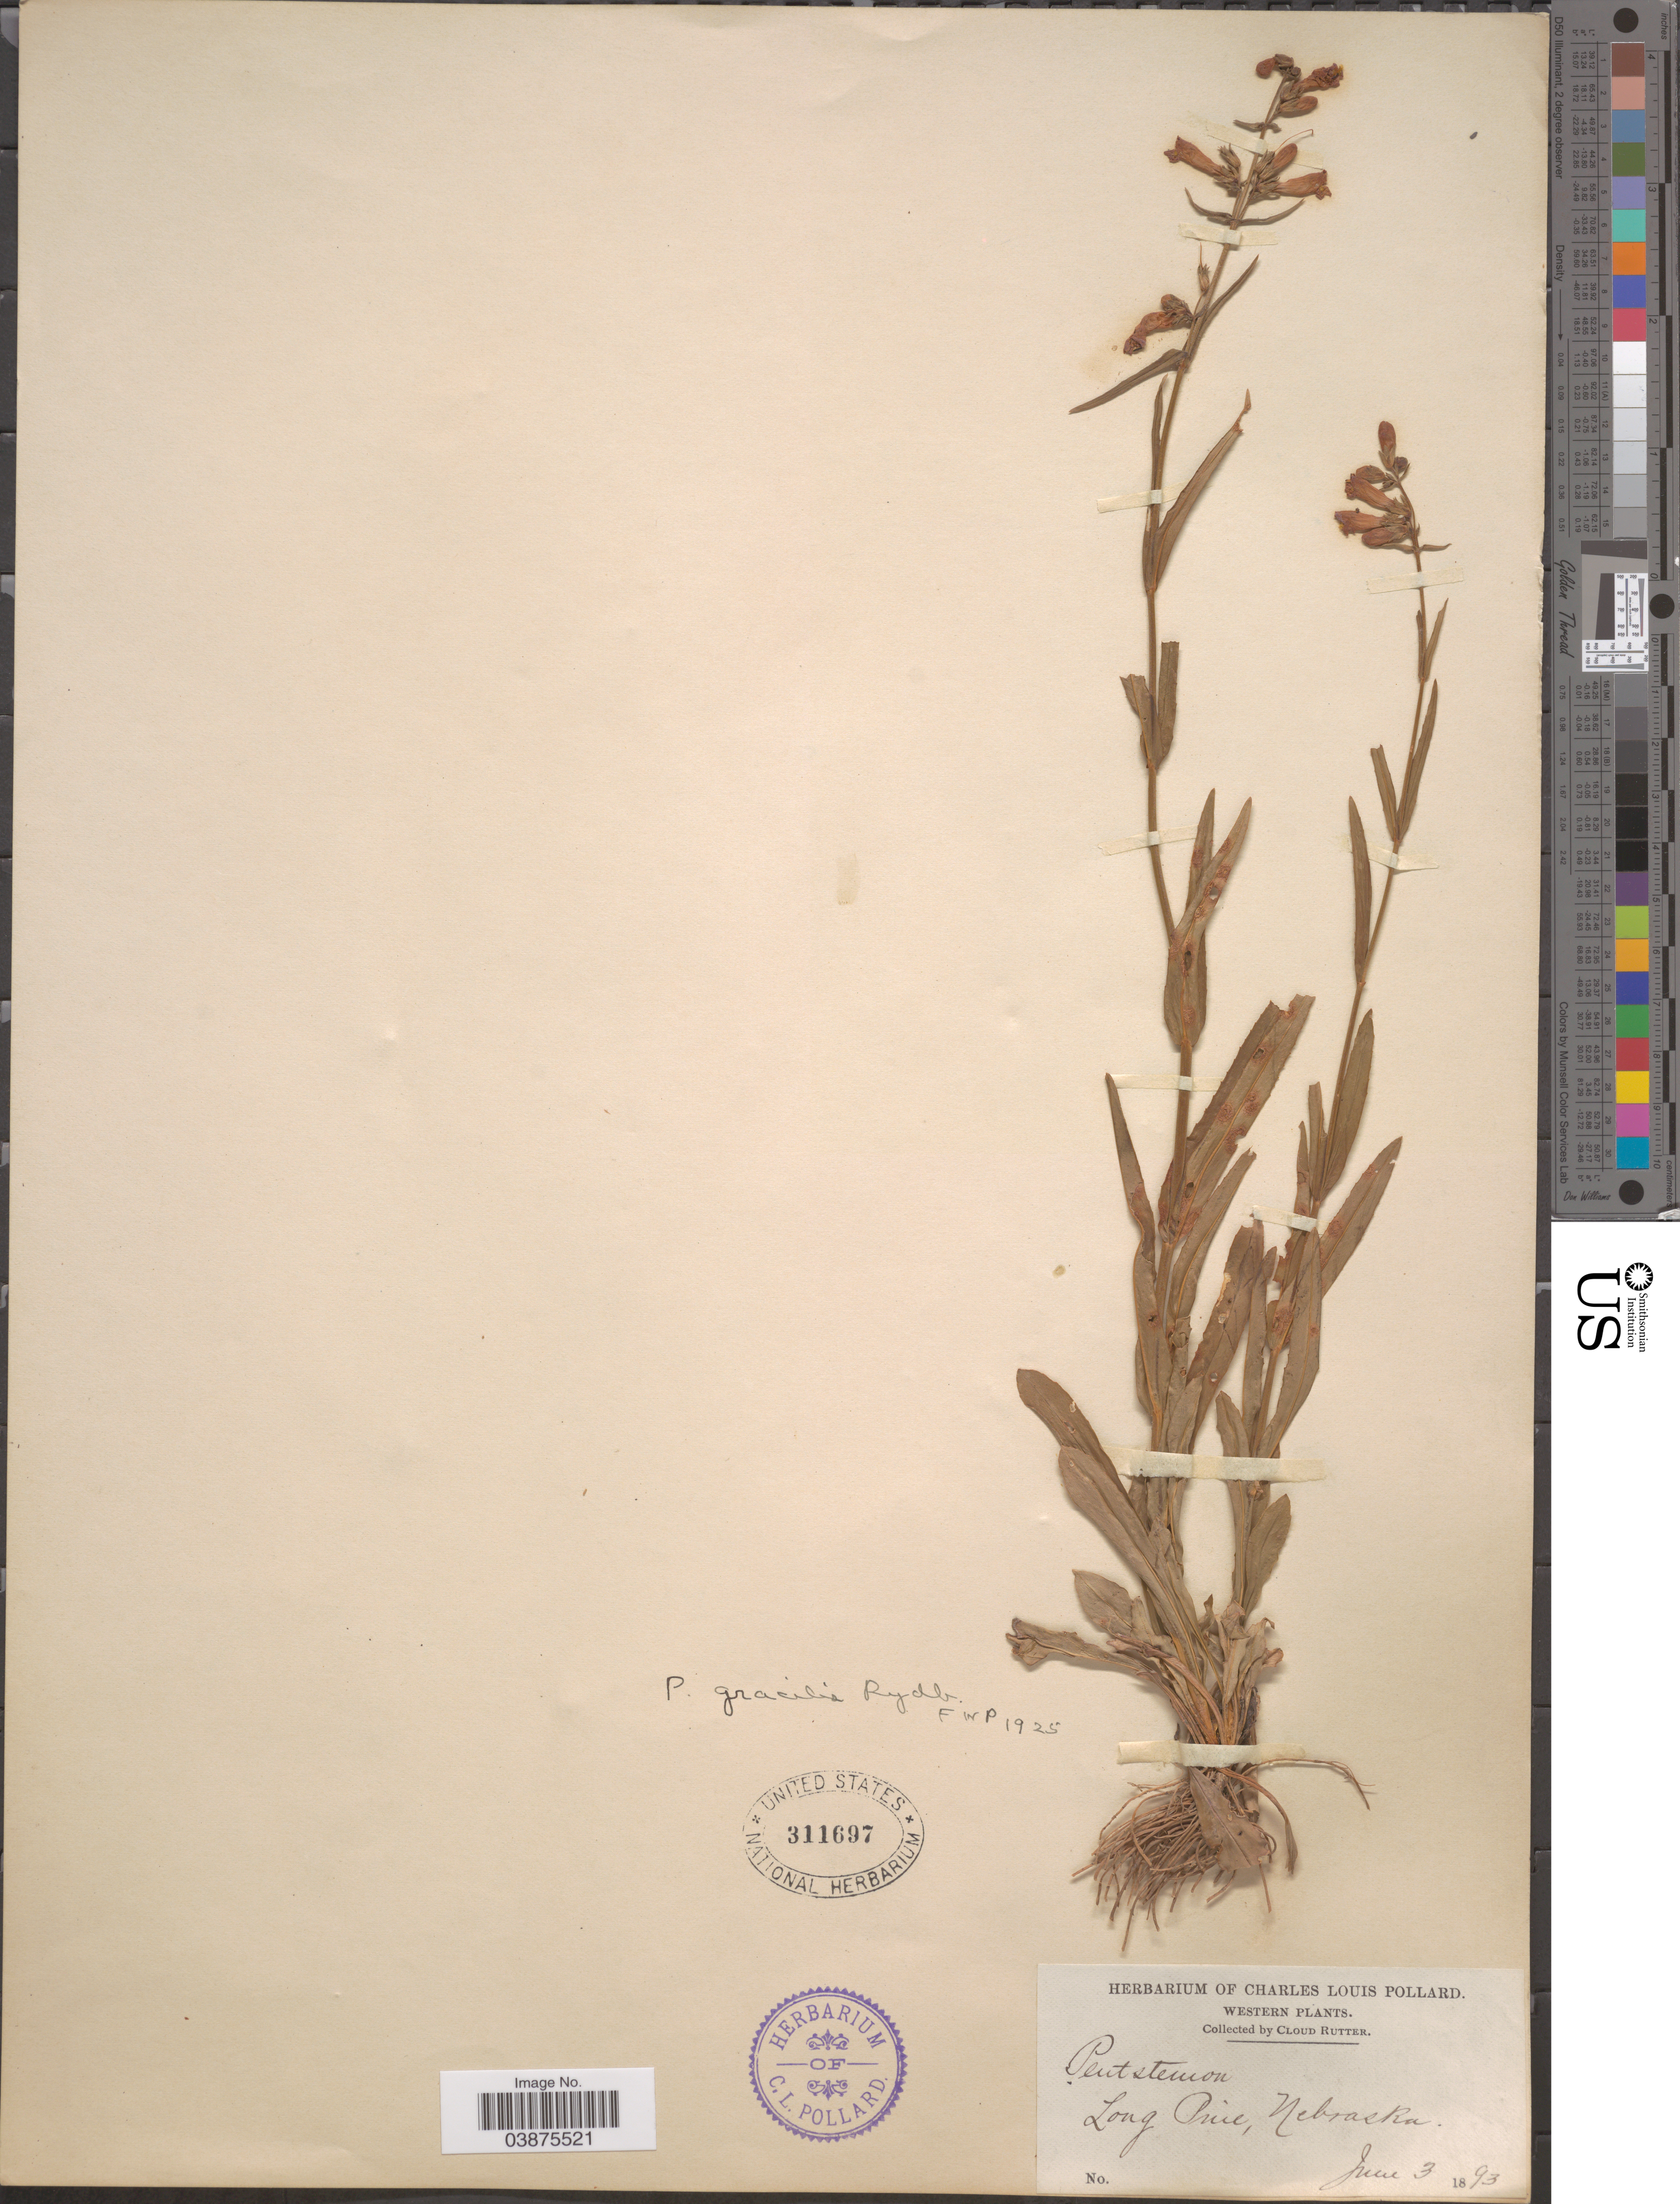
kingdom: Plantae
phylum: Tracheophyta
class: Magnoliopsida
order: Lamiales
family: Plantaginaceae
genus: Penstemon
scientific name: Penstemon gracilis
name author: Nutt.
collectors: C. Rutter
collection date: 1893-06-03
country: United States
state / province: Nebraska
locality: Western. Long Pine.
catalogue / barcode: US 311697